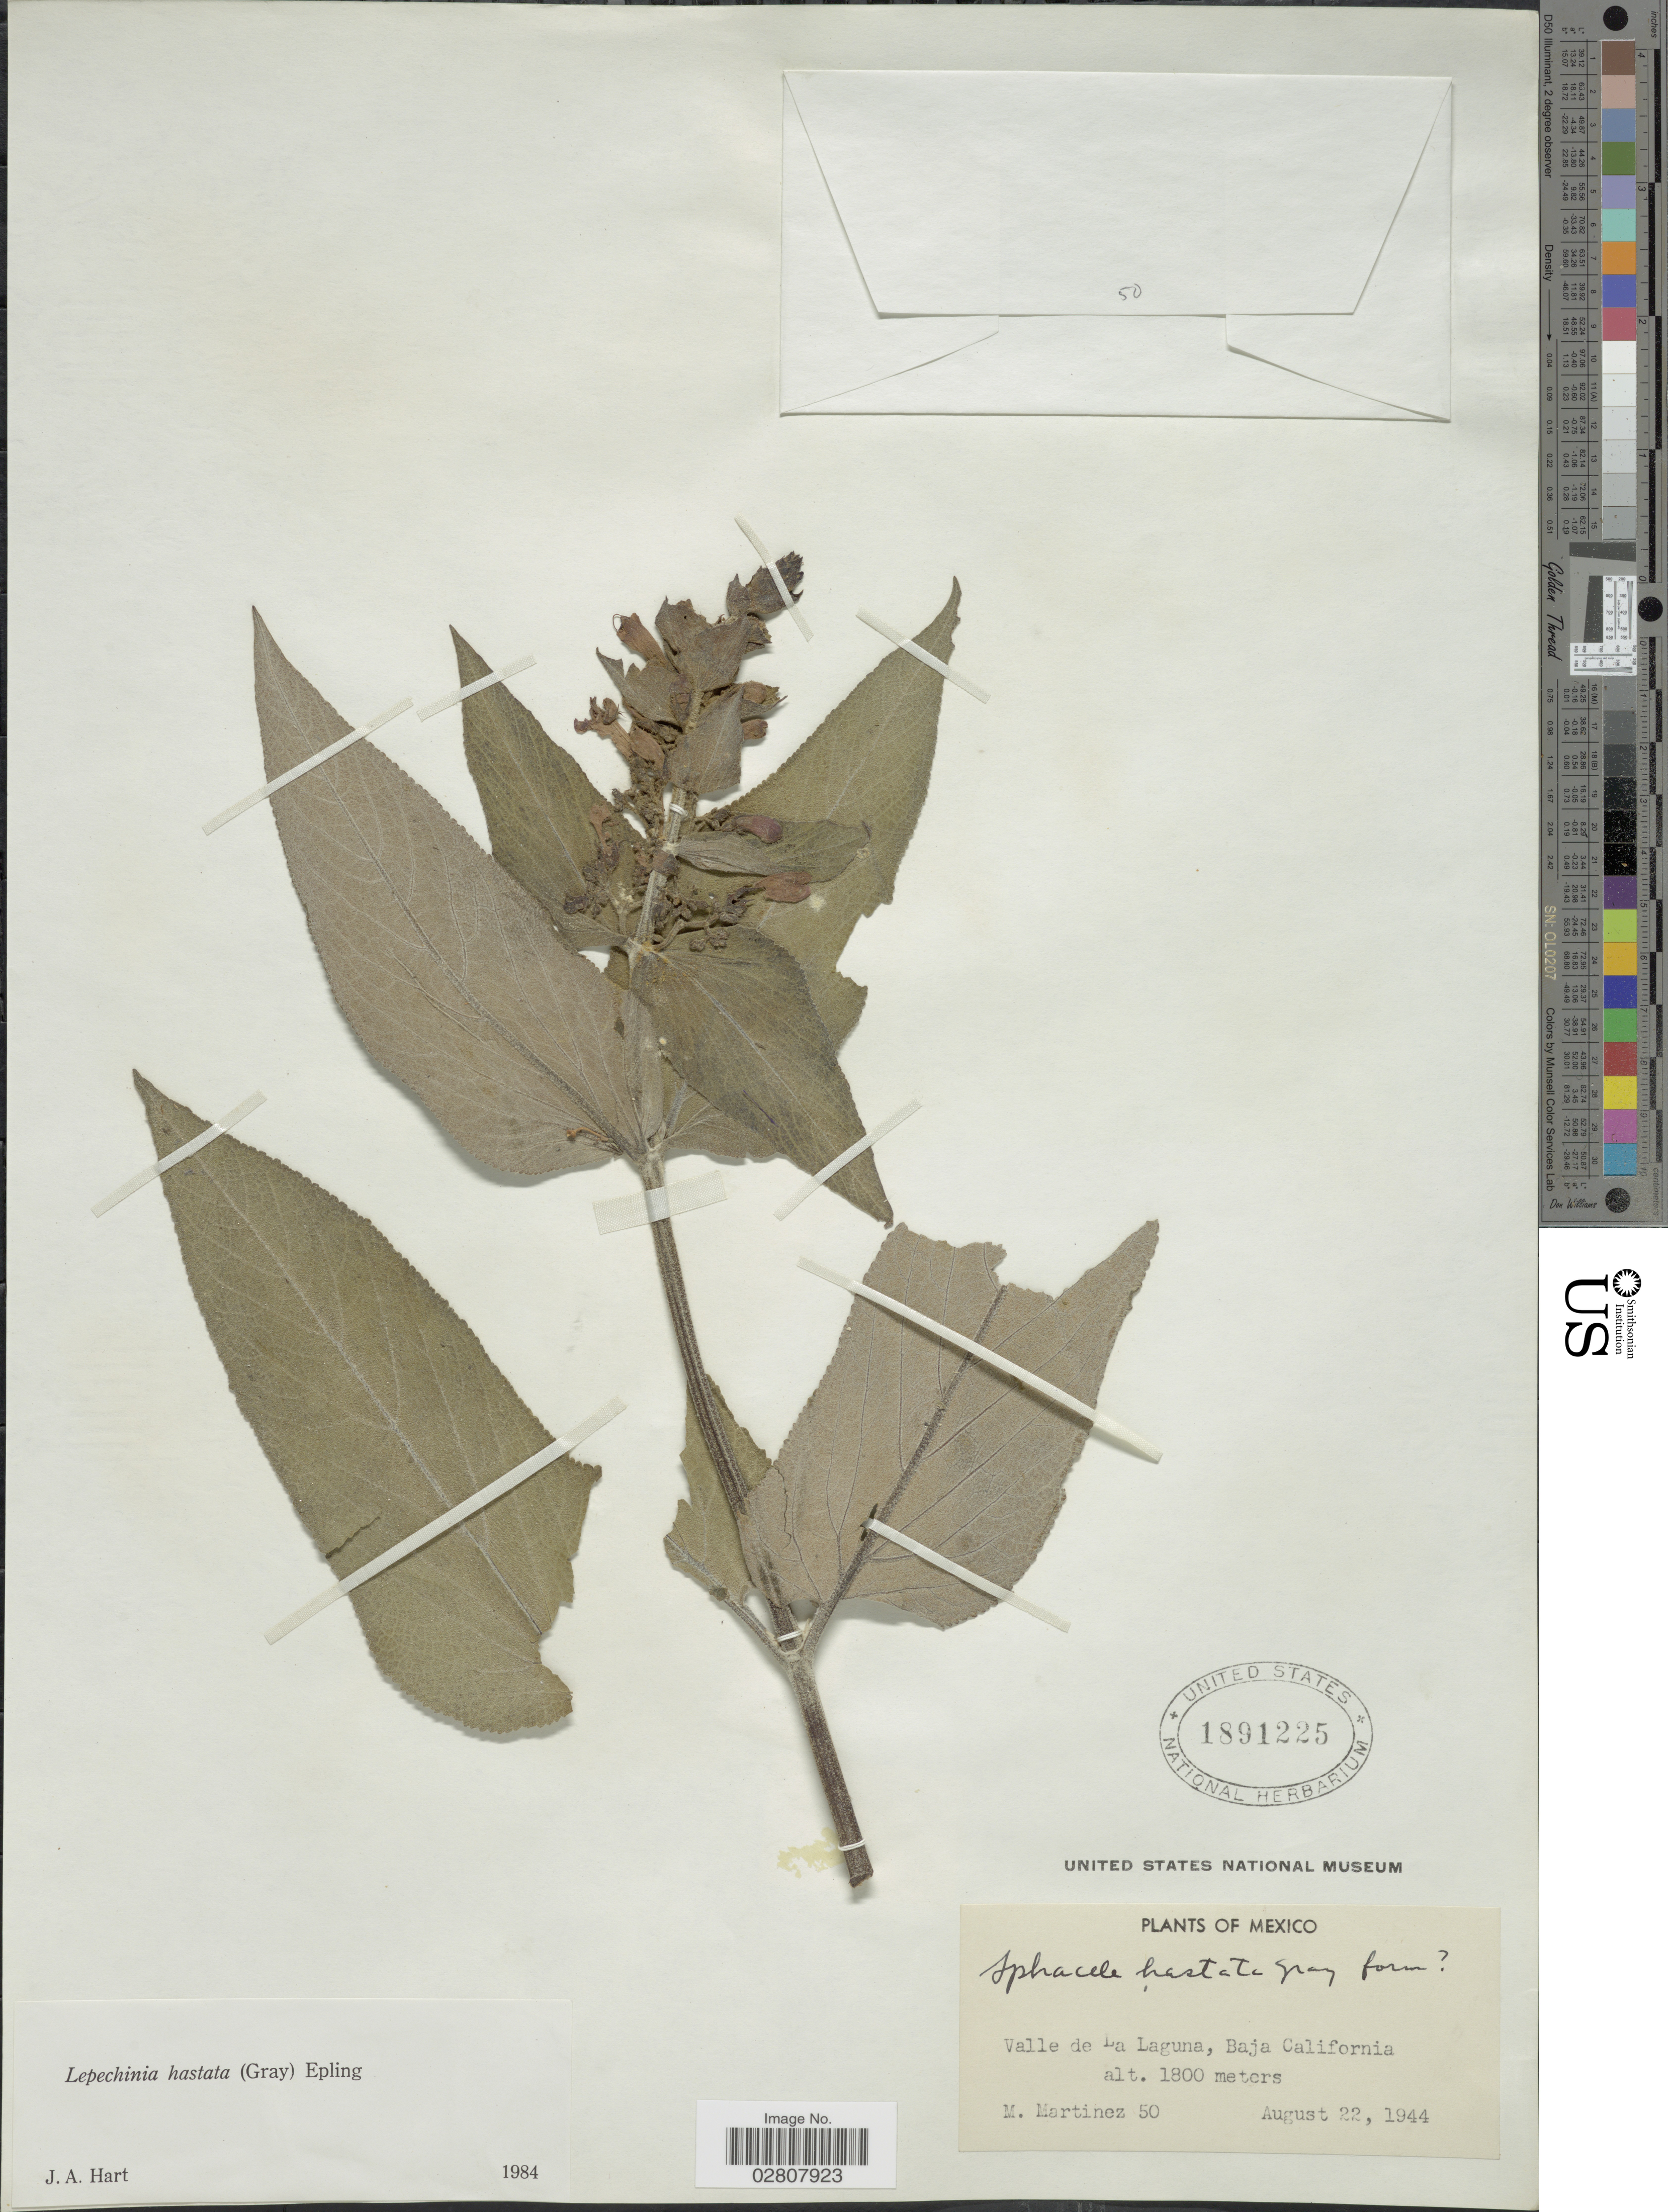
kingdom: Plantae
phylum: Tracheophyta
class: Magnoliopsida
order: Lamiales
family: Lamiaceae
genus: Lepechinia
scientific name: Lepechinia hastata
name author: (A. Gray) Epling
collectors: M. Martinez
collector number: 50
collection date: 1944-08-22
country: Mexico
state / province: Baja California Sur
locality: Valle de La Laguna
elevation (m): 1800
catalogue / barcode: US 1891225